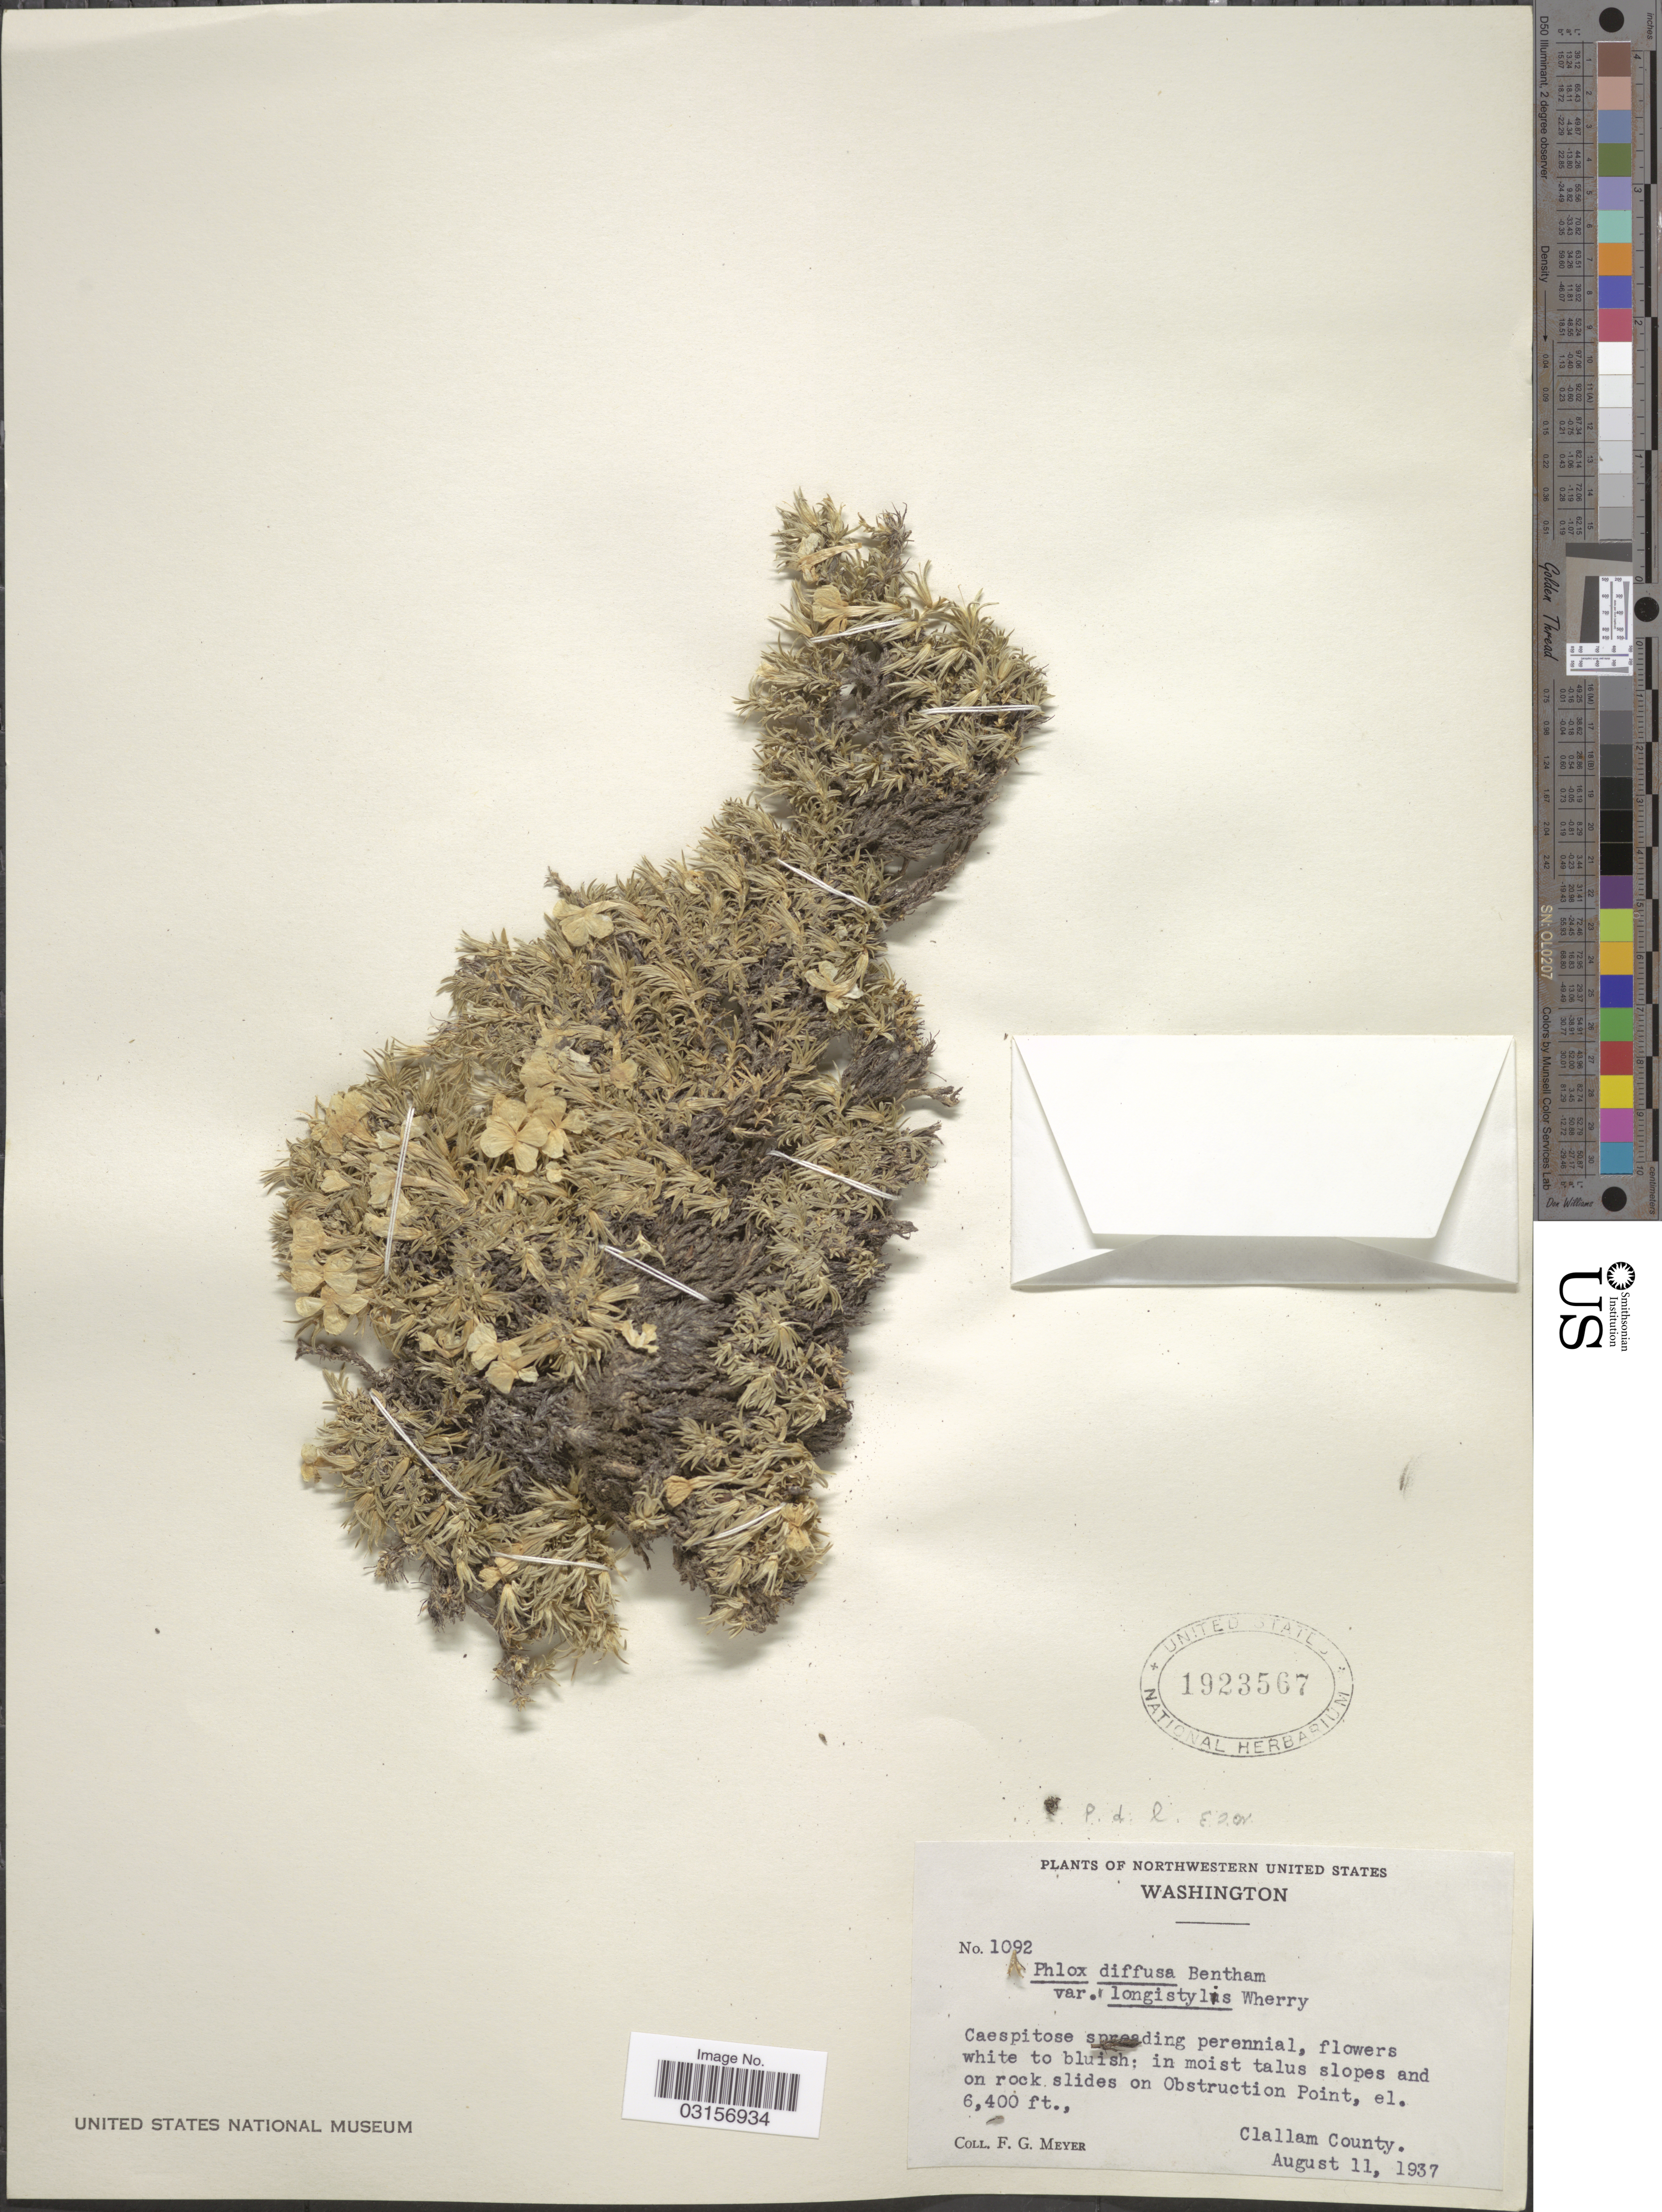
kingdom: Plantae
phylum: Tracheophyta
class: Magnoliopsida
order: Ericales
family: Polemoniaceae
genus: Phlox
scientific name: Phlox diffusa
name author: Benth.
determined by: Mayfield, M. H.; Ferguson, C. J.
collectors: F. G. Meyer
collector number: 1092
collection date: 1937-08-11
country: United States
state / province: Washington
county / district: Clallam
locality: Northwestern United States, in moist talus slopes and on rock slides on Obstruction Point, Clallam County.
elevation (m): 1951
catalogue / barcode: US 1923567